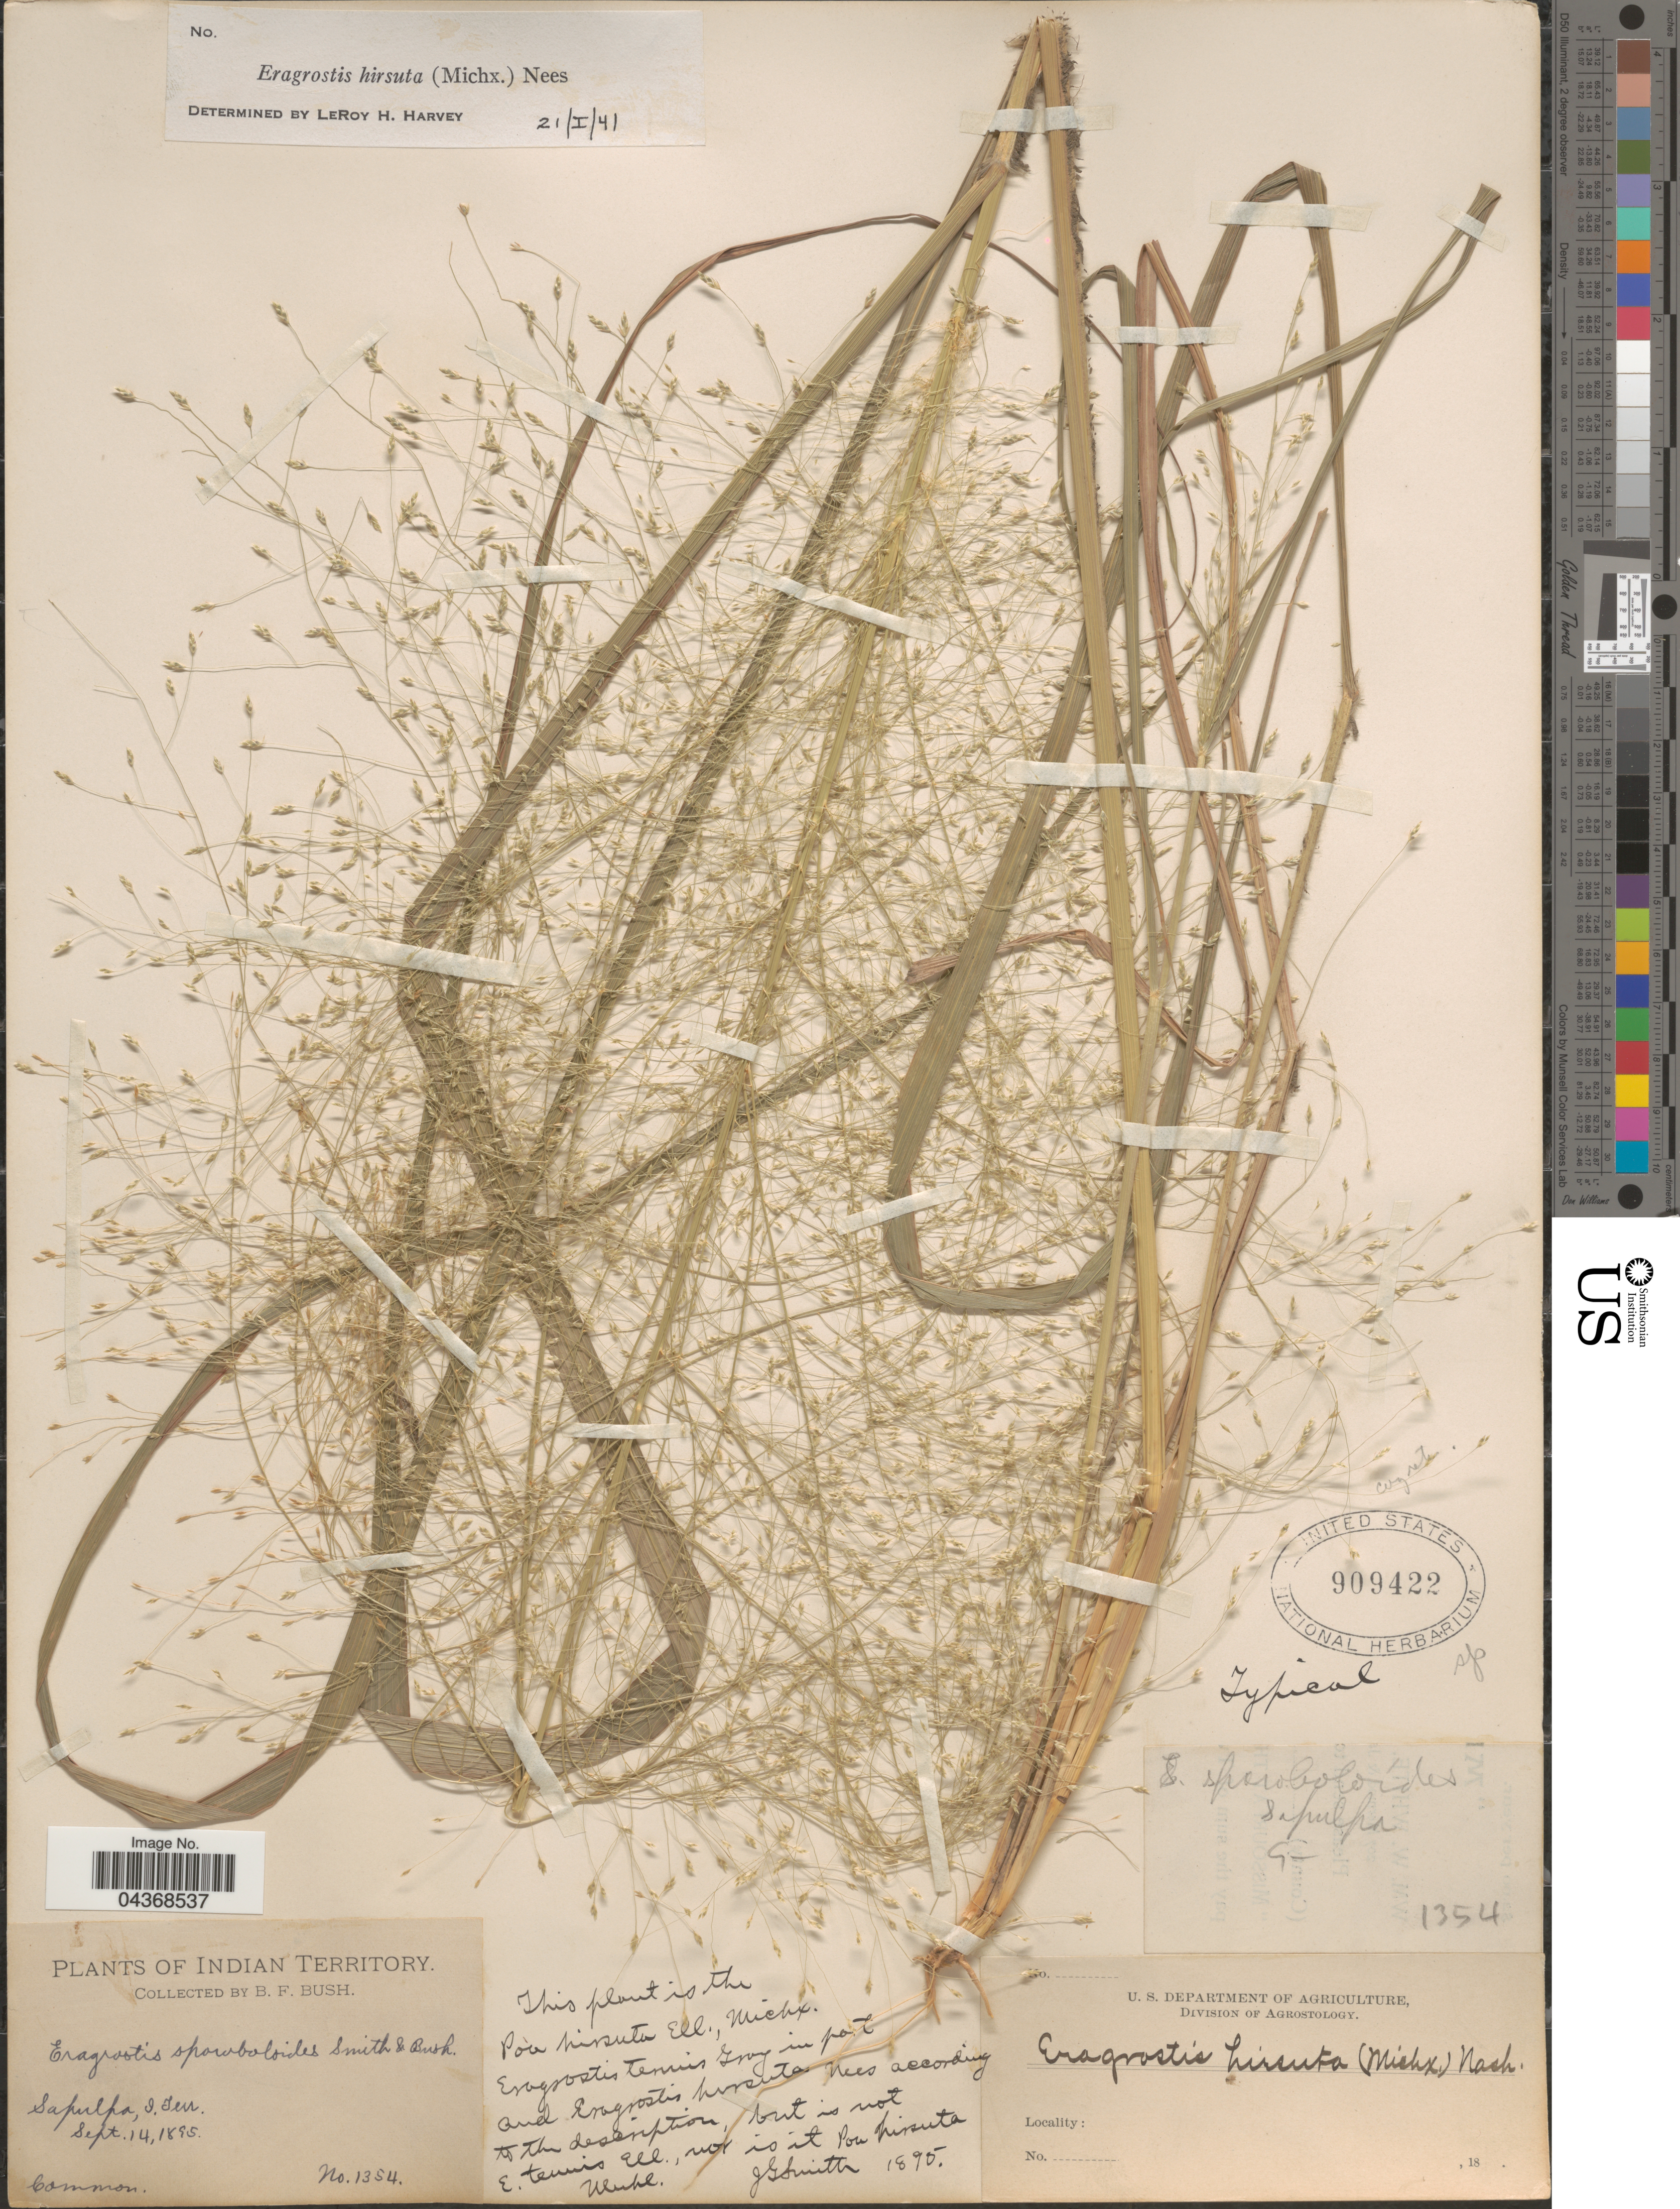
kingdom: Plantae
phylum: Tracheophyta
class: Liliopsida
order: Poales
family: Poaceae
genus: Eragrostis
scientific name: Eragrostis hirsuta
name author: (Michx.) Nees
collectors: B. F. Bush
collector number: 1354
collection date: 1895-09-14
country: United States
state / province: Oklahoma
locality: Indian Territory. Sapulpa.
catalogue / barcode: US 909422